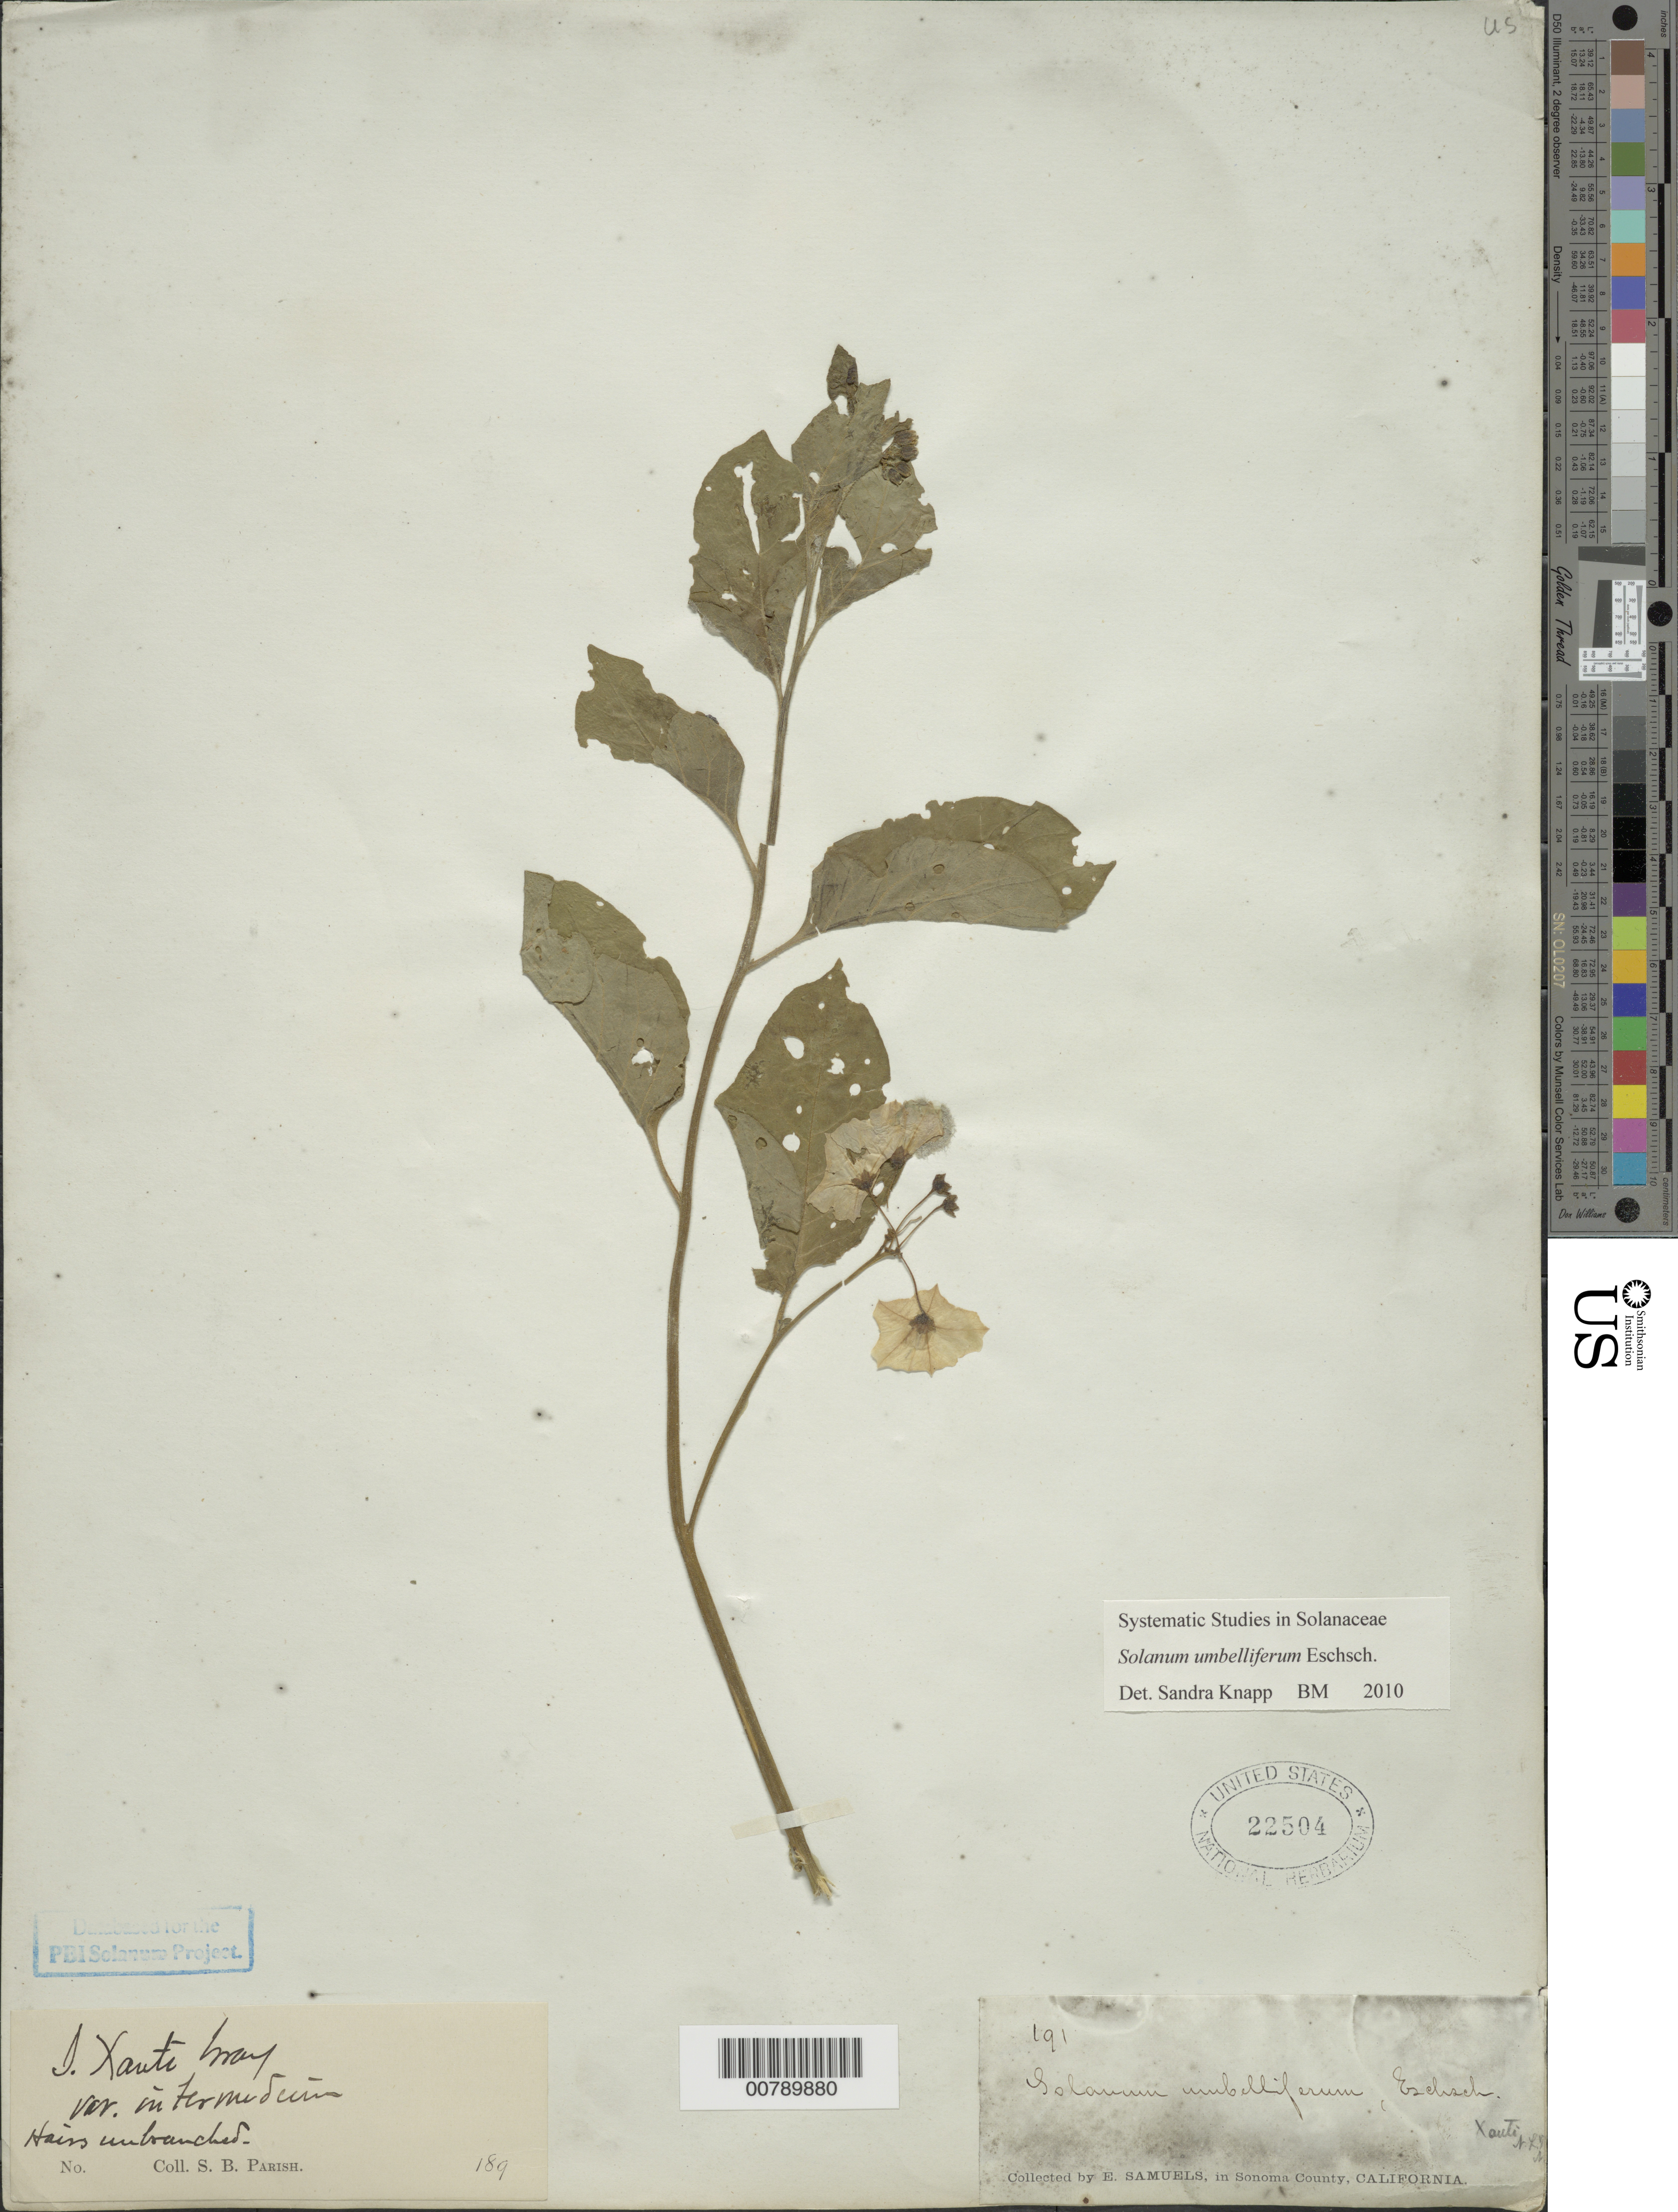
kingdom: Plantae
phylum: Tracheophyta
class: Magnoliopsida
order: Solanales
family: Solanaceae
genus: Solanum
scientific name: Solanum umbelliferum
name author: Eschsch.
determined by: Knapp, S. D.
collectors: E. Samuels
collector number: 191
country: United States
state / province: California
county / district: Sonoma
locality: sin. loc.l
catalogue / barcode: US 22504